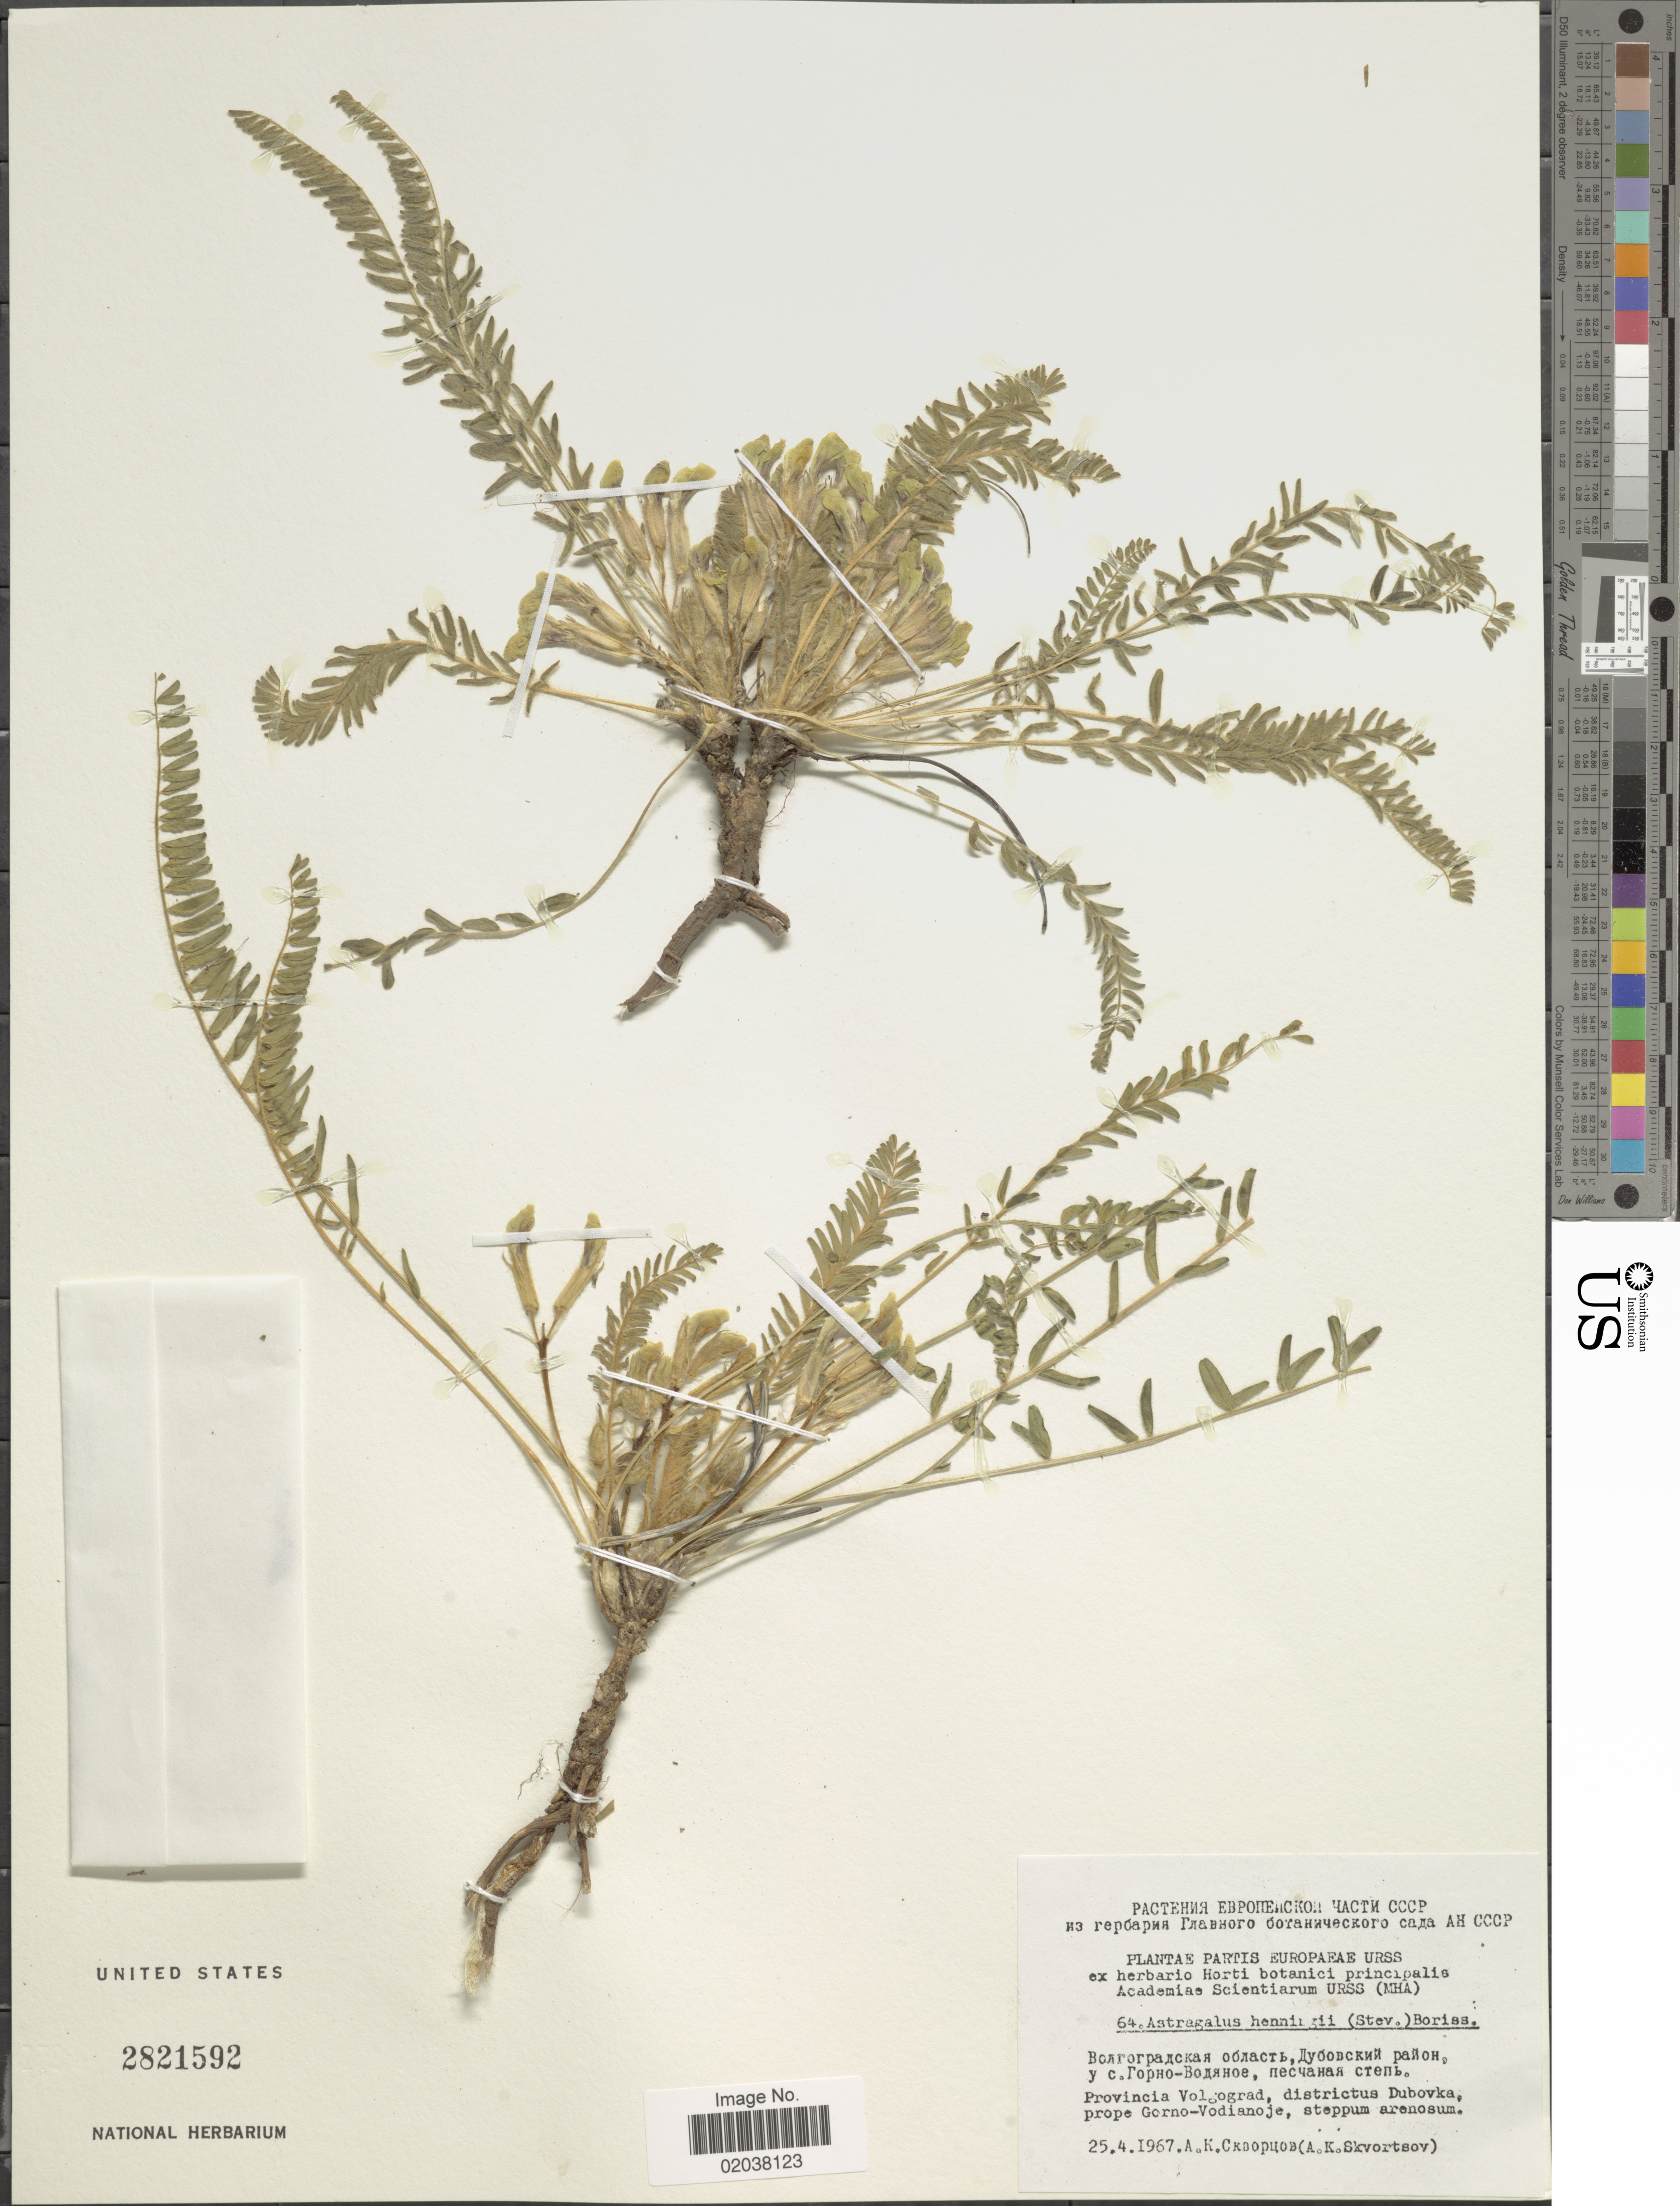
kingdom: Plantae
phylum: Tracheophyta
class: Magnoliopsida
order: Fabales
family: Fabaceae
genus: Astragalus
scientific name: Astragalus henningii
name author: Boriss.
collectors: A. K. Skvortsov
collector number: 64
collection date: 1967-04-25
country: Russian Federation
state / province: Volgograd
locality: Districtus Dubovka, prope Gerno-Vodianoje, steppum arenosum, Partis Europaae URSS, provincia Volgograd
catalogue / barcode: US 2821592